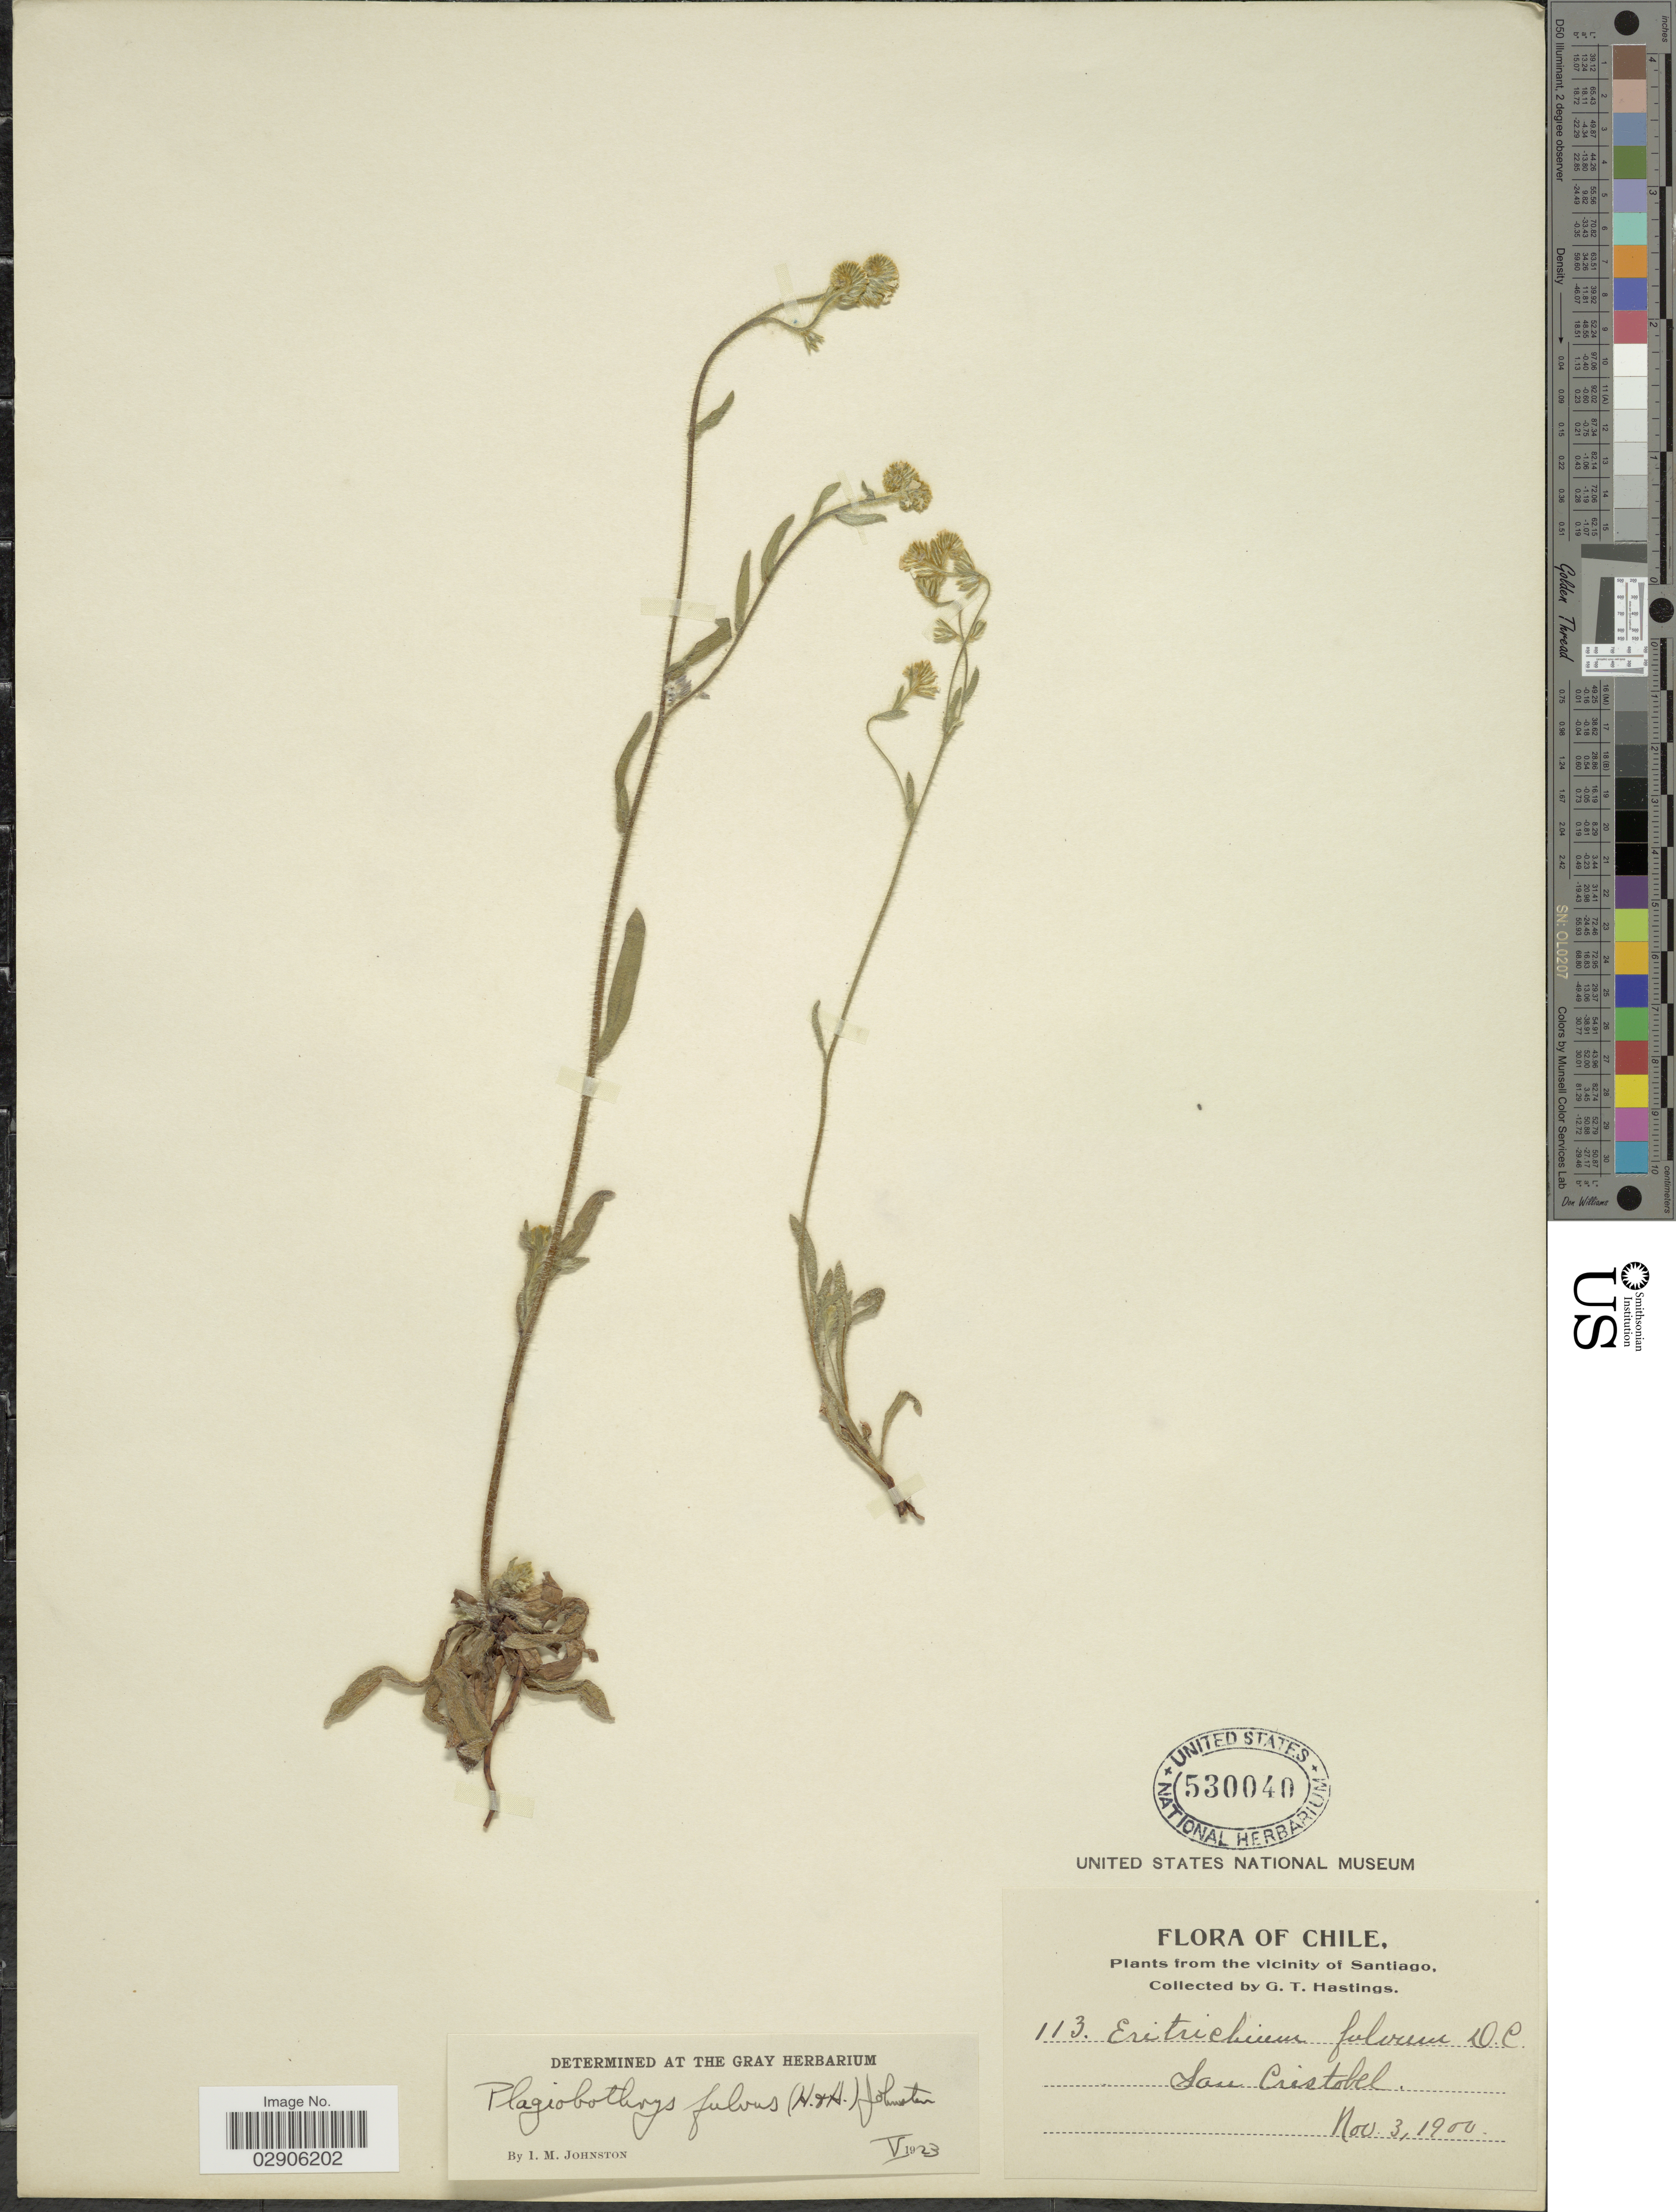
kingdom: Plantae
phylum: Tracheophyta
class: Magnoliopsida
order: Boraginales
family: Boraginaceae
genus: Plagiobothrys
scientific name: Plagiobothrys fulvus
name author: (Hook. & Arn.) I.M. Johnst.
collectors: G. Hastings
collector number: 113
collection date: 1900-11-03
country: Chile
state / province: Región Metropolitana (RM)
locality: The vicinity of Santiago, San Cristobal.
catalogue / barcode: US 530040